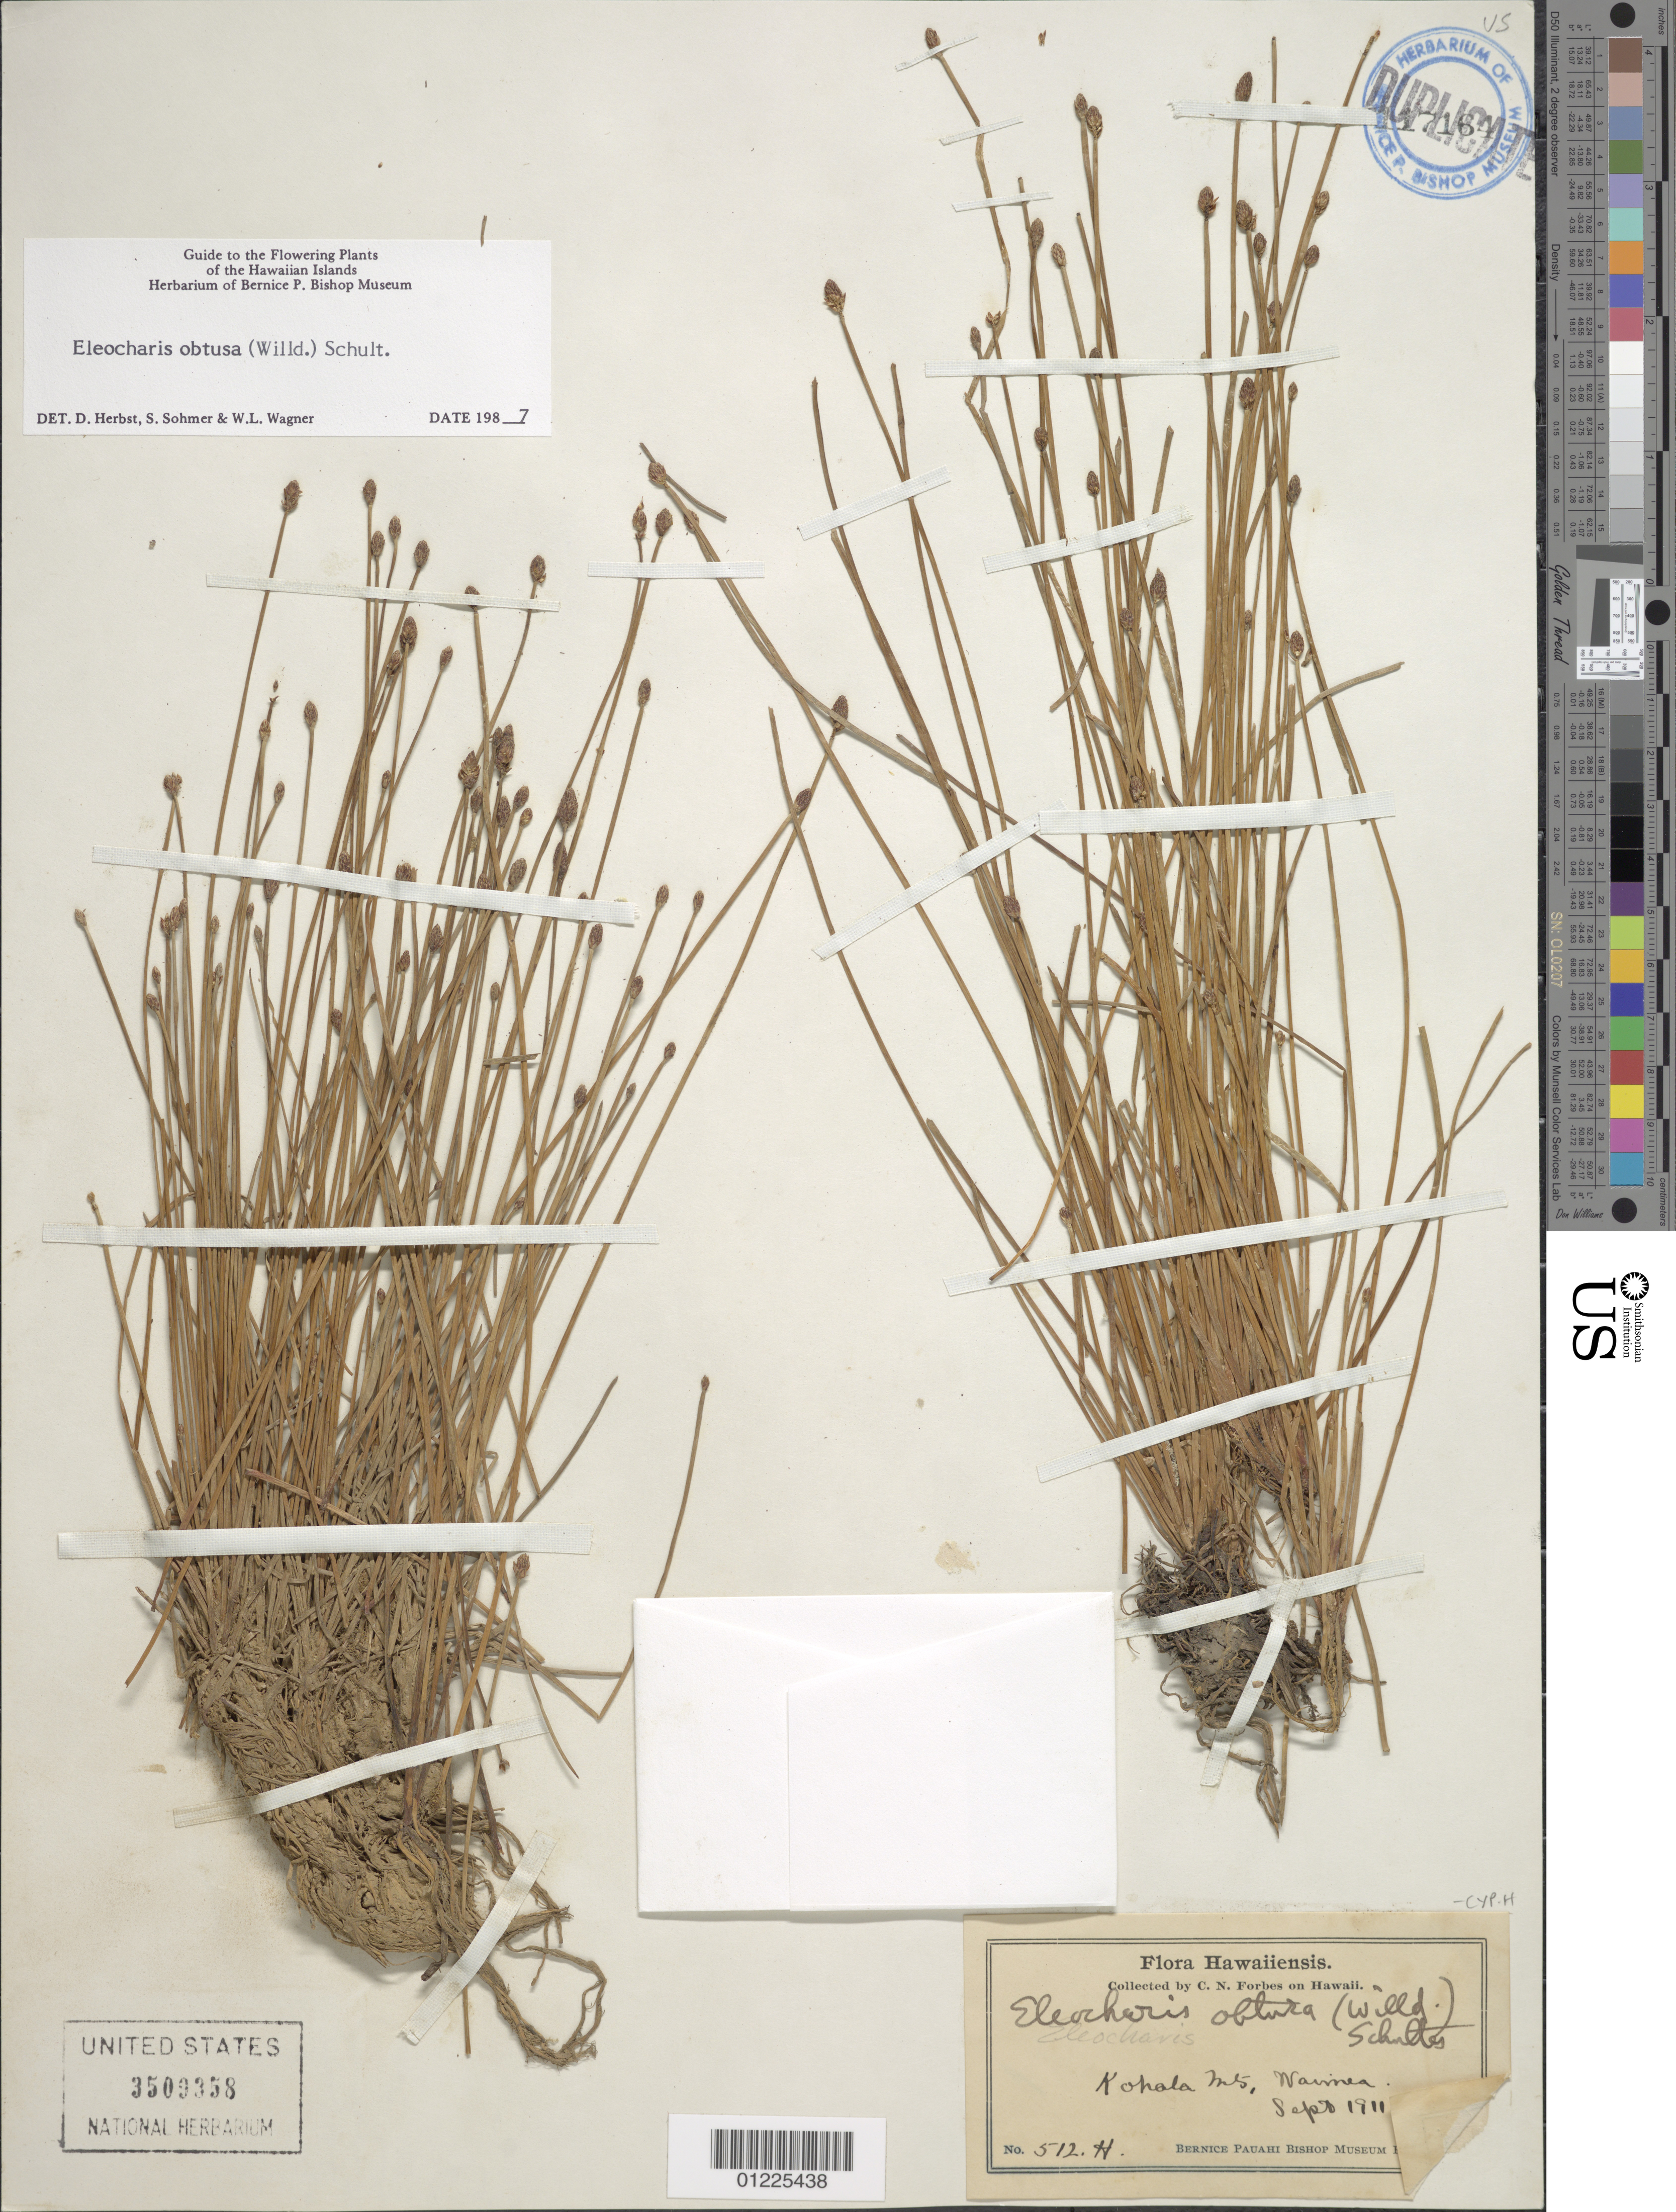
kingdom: Plantae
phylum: Tracheophyta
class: Liliopsida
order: Poales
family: Cyperaceae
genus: Eleocharis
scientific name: Eleocharis obtusa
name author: (Willd.) Schult.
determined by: Herbst, D. R.; Sohmer, S. H.; Wagner, W. L.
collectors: C. N. Forbes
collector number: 512.H.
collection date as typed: Sep 1911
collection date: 1911-09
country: United States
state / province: Hawaii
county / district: Hawaii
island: Hawaii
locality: Kohala Mts., Waimea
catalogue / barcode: US 3509358